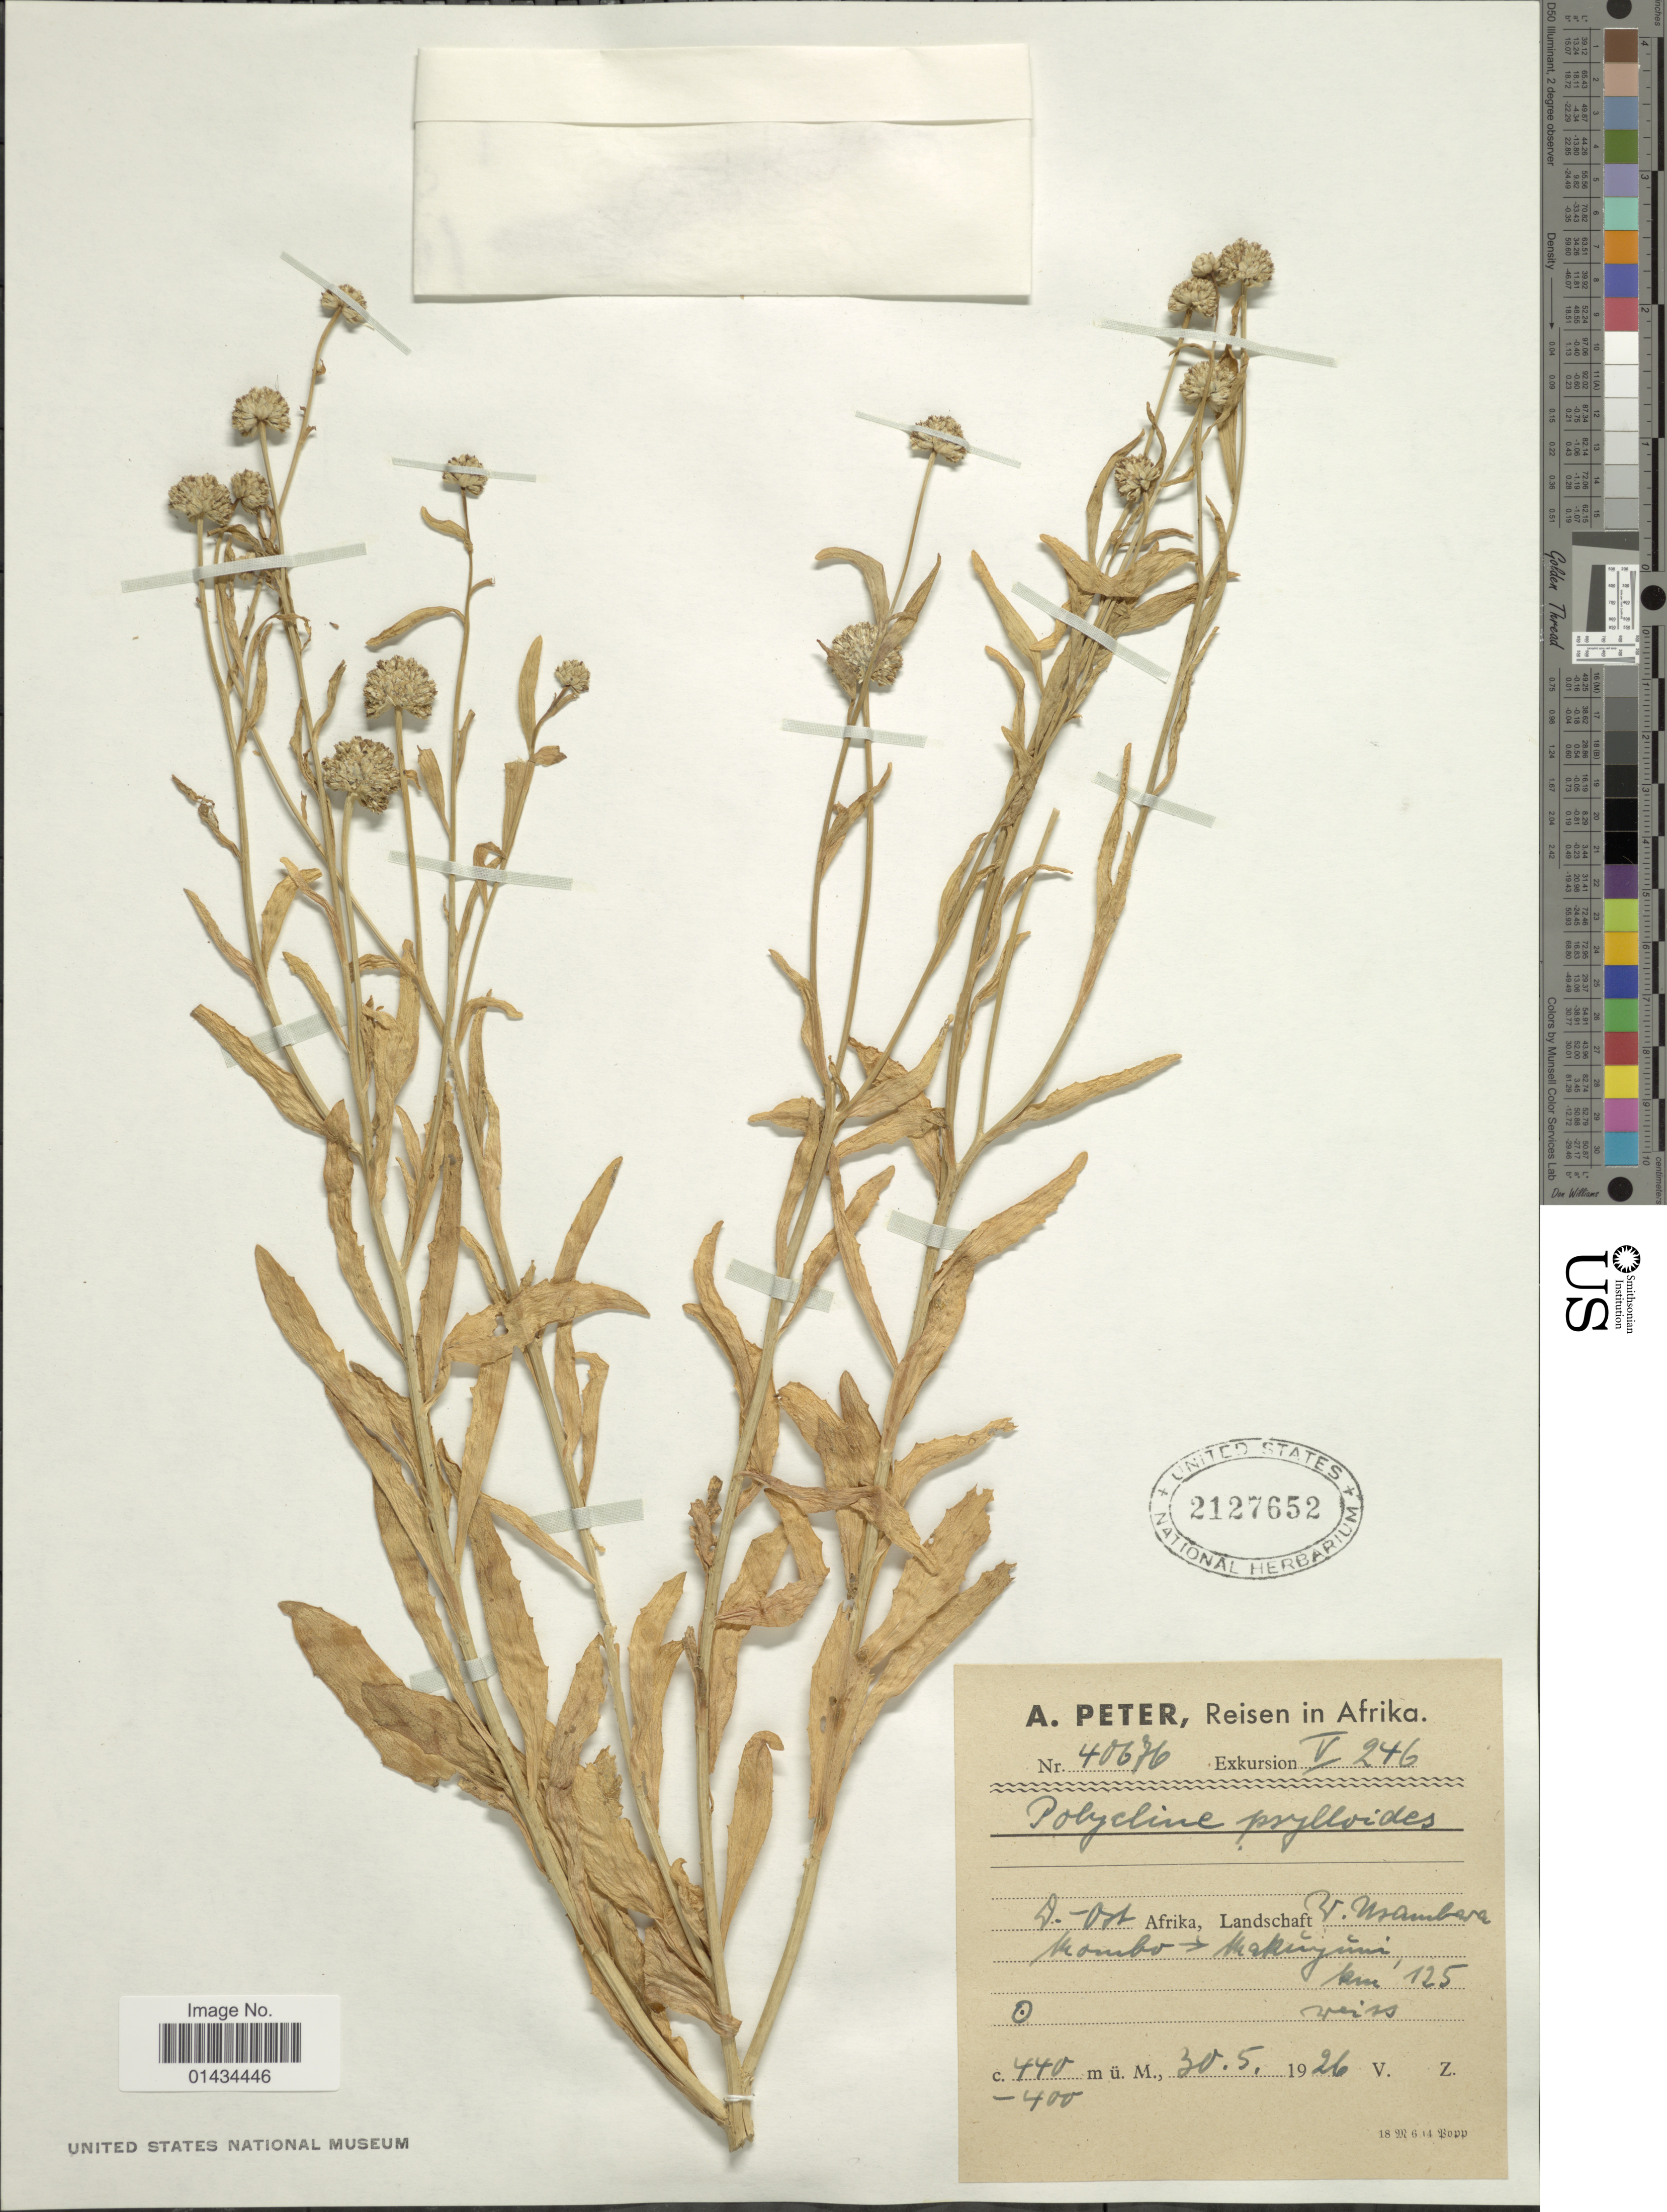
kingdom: Plantae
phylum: Tracheophyta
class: Magnoliopsida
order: Asterales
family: Asteraceae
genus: Polycline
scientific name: Polycline psylloides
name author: Humbert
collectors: A. Peter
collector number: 40676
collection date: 1926-05-30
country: Tanzania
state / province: Tanga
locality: W. Usambara Mombo, Makuyuni, km 125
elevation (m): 400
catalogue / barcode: US 2127652